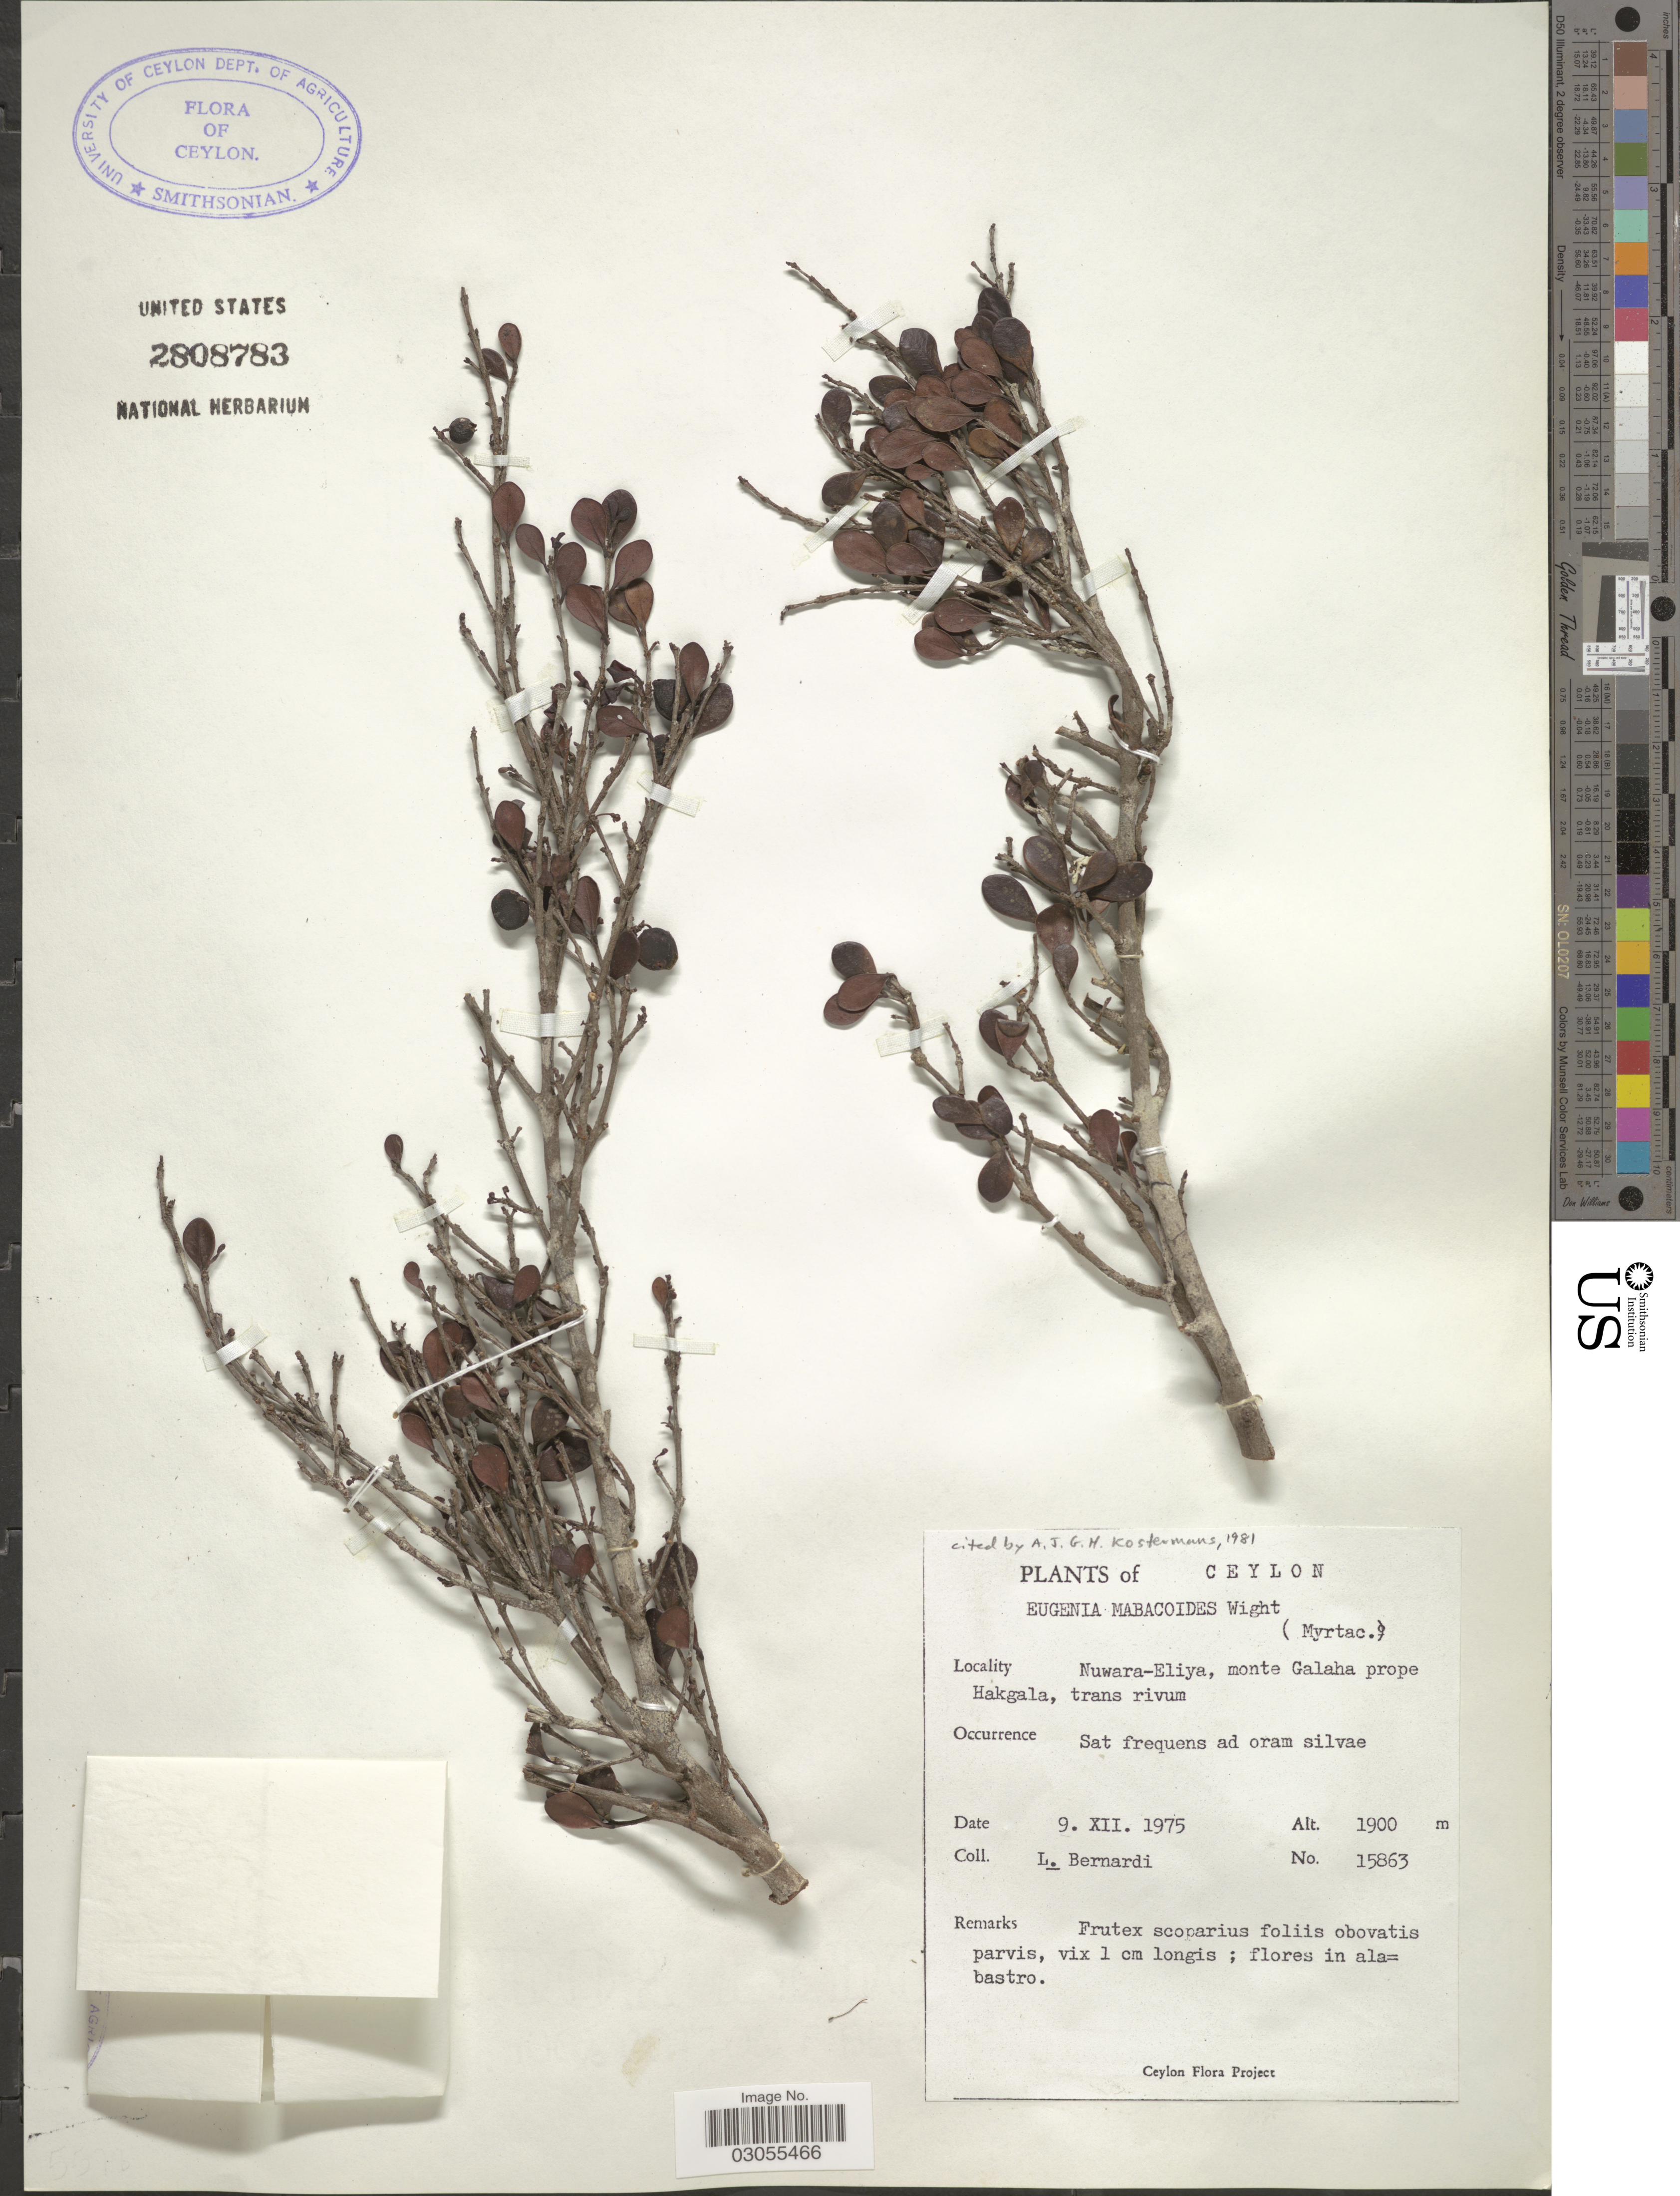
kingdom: Plantae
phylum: Tracheophyta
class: Magnoliopsida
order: Myrtales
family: Myrtaceae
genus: Eugenia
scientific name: Eugenia mabaeoides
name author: Wight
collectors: L. Bernardi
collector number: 15863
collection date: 1975-12-09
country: Sri Lanka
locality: Ceylon. Nuwara-Eliya, monte Galaha prope Hakgala, trans rivum.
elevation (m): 1900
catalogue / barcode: US 2808783